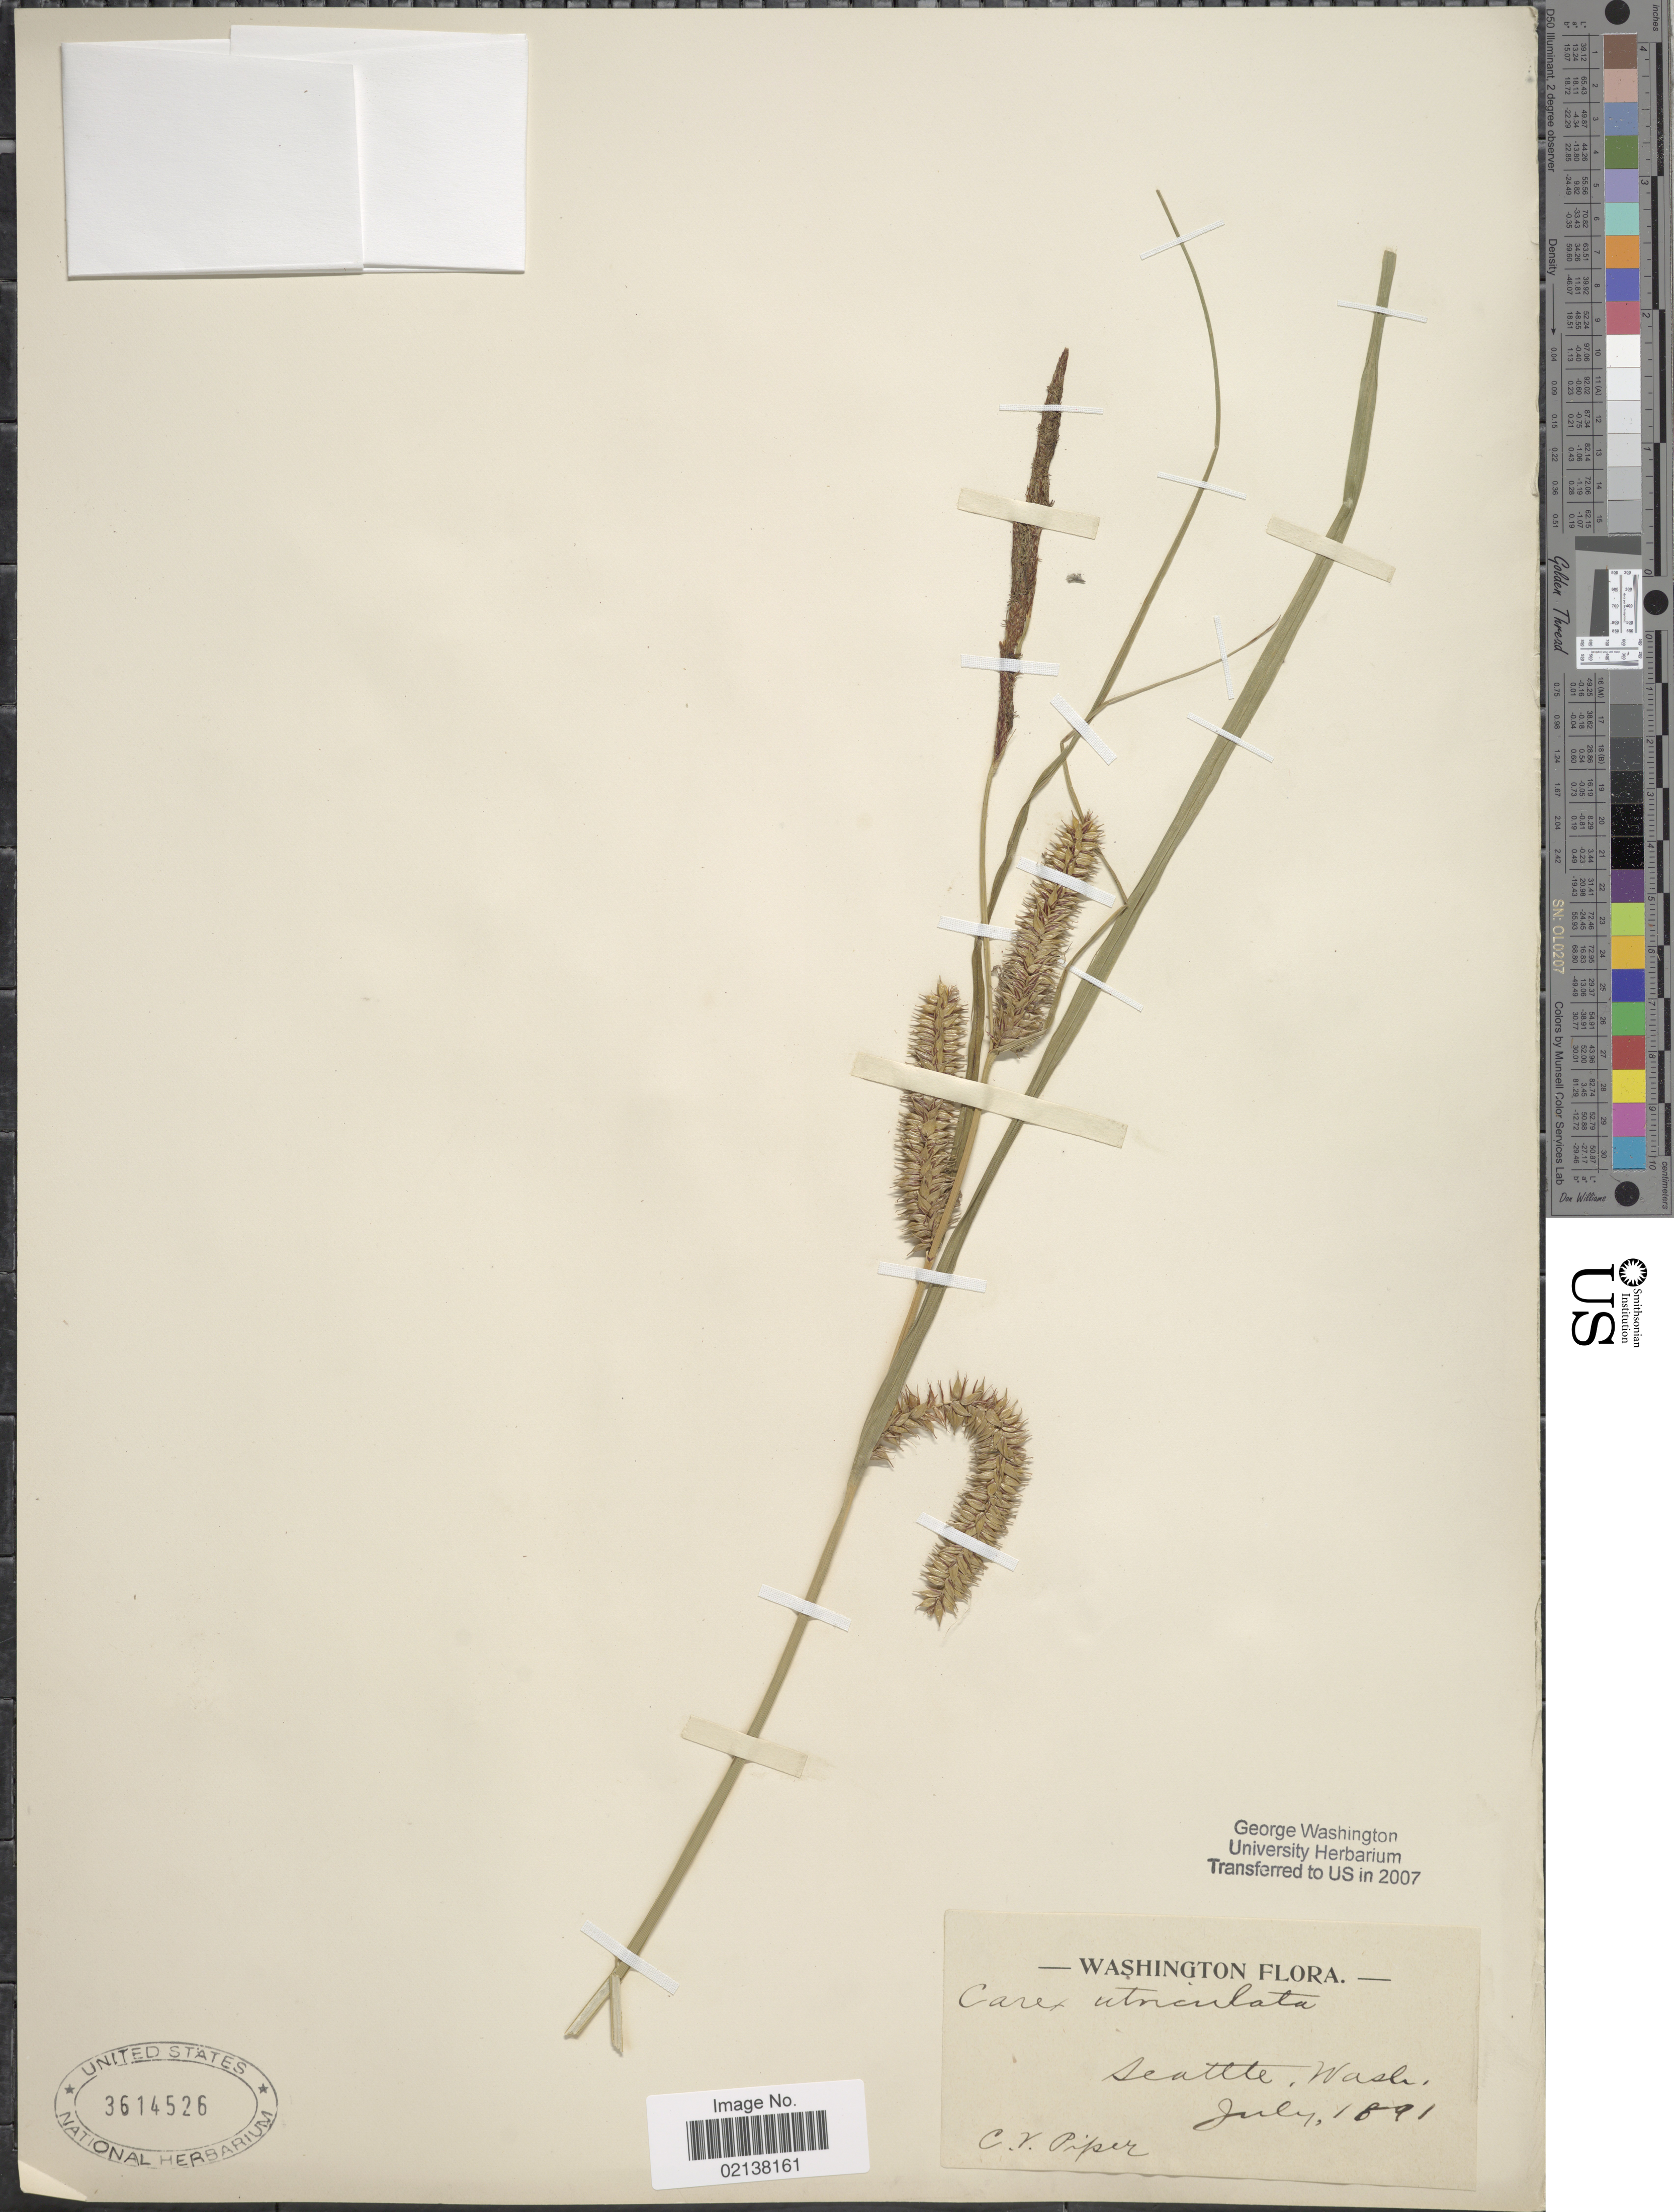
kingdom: Plantae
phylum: Tracheophyta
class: Liliopsida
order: Poales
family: Cyperaceae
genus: Carex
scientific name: Carex utriculata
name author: Boott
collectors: C. V. Piper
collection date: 1891-07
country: United States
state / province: Washington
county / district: King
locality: Seattle, Wash.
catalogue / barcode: US 3614526